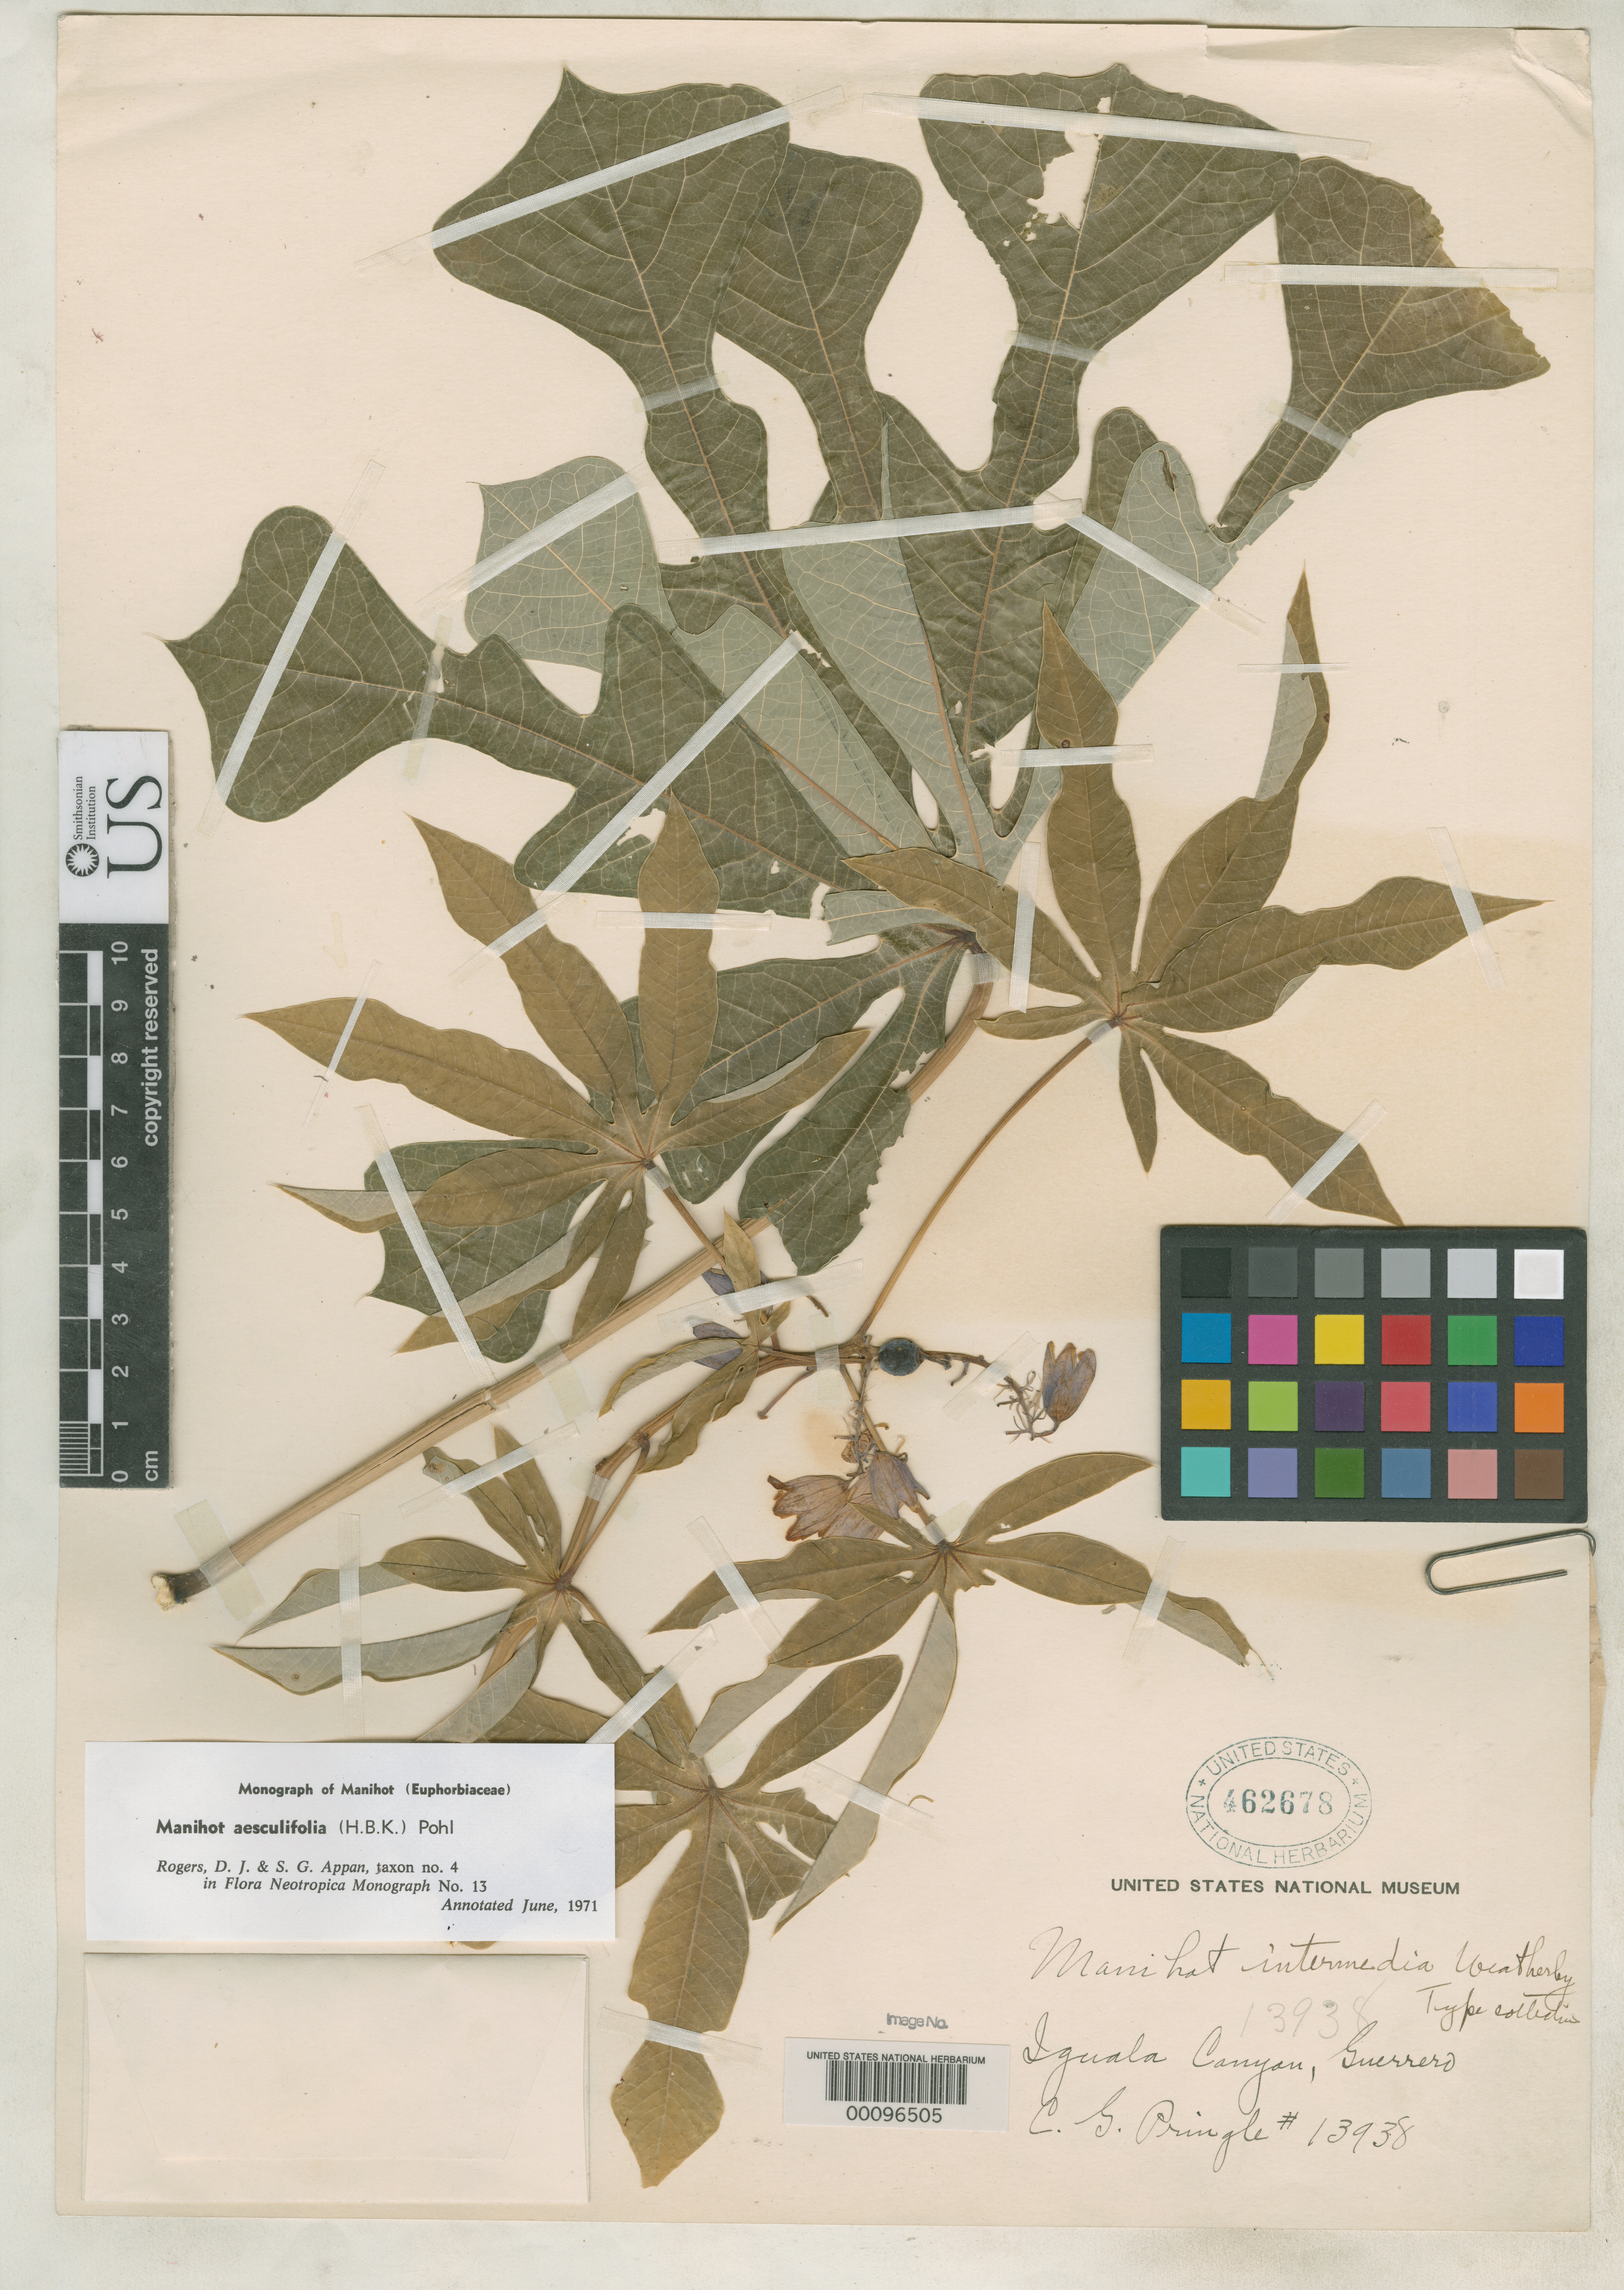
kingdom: Plantae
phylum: Tracheophyta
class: Magnoliopsida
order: Malpighiales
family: Euphorbiaceae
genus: Manihot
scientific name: Manihot intermedia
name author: Weath.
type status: Isotype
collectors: C. G. Pringle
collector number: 13938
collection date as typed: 29 Jul 1907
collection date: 1907-07-29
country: Mexico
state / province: Guerrero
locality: Iguala Canyon.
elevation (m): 915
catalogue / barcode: US 462678